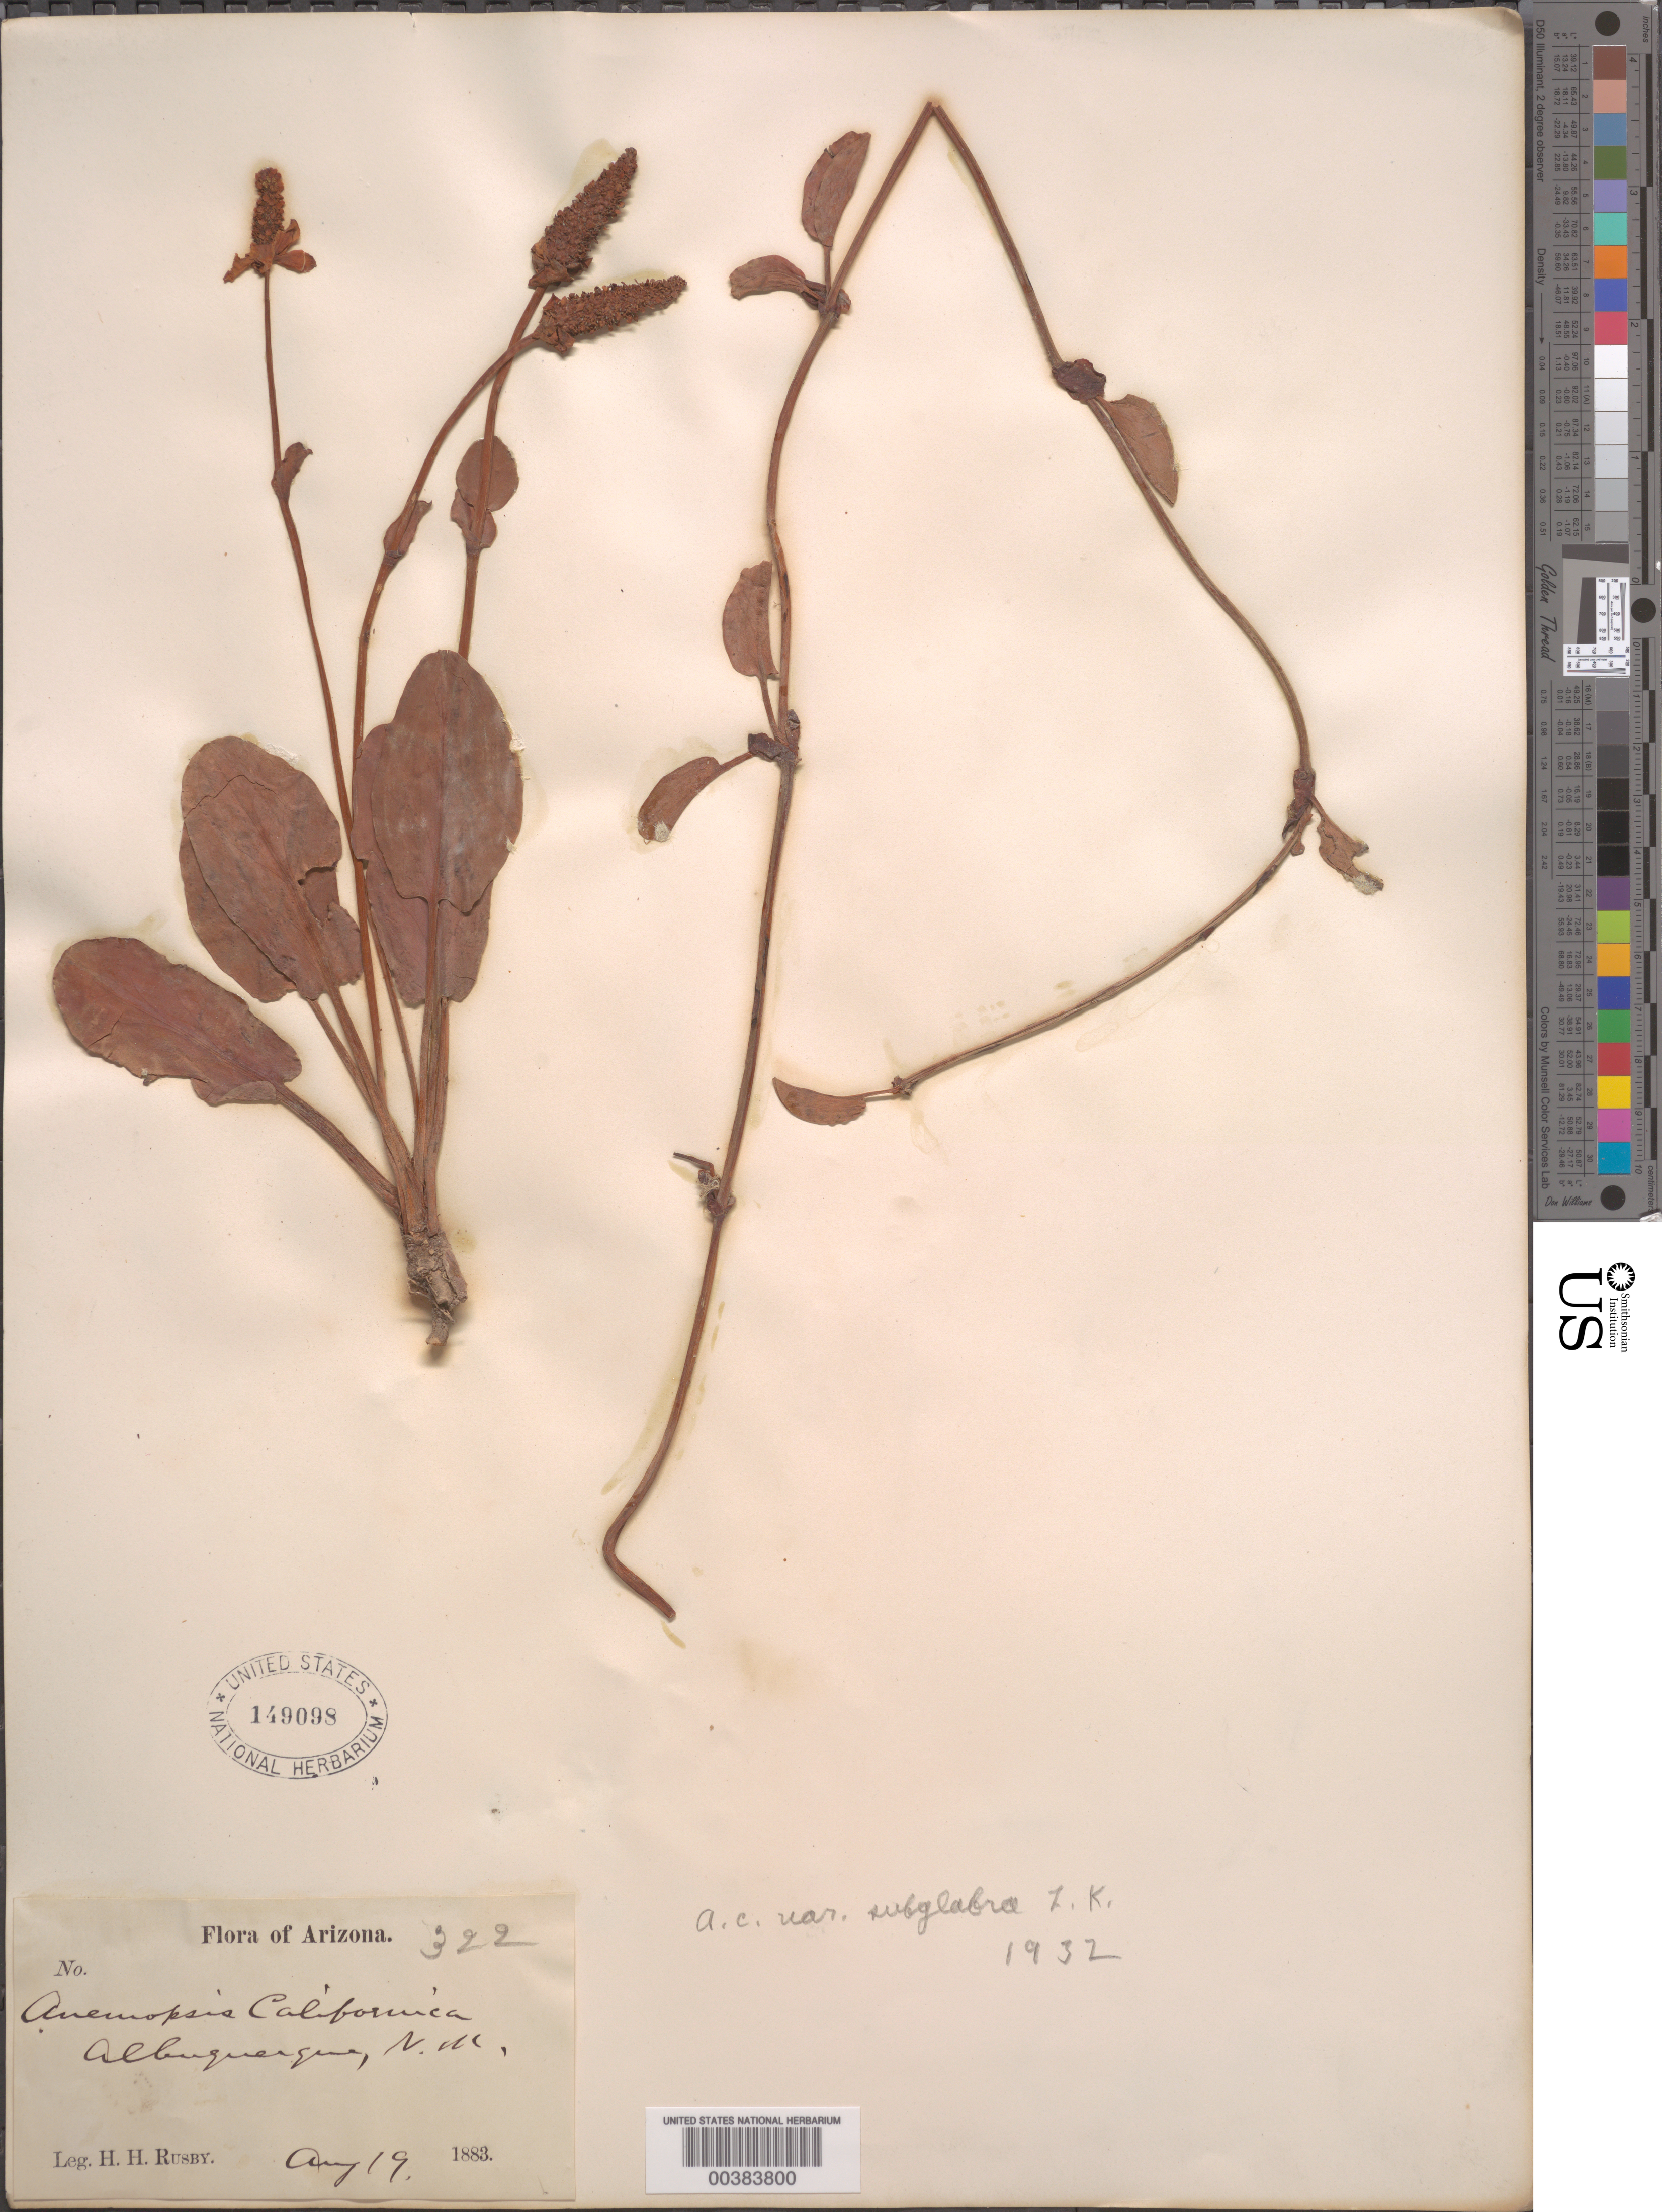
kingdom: Plantae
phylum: Tracheophyta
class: Magnoliopsida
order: Piperales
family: Saururaceae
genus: Anemopsis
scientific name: Anemopsis californica var. subglabra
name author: Kelso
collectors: H. H. Rusby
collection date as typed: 19 Aug 1883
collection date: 1883-08-19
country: United States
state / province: New Mexico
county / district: Bernalillo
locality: Albuquerque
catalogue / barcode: US 149098